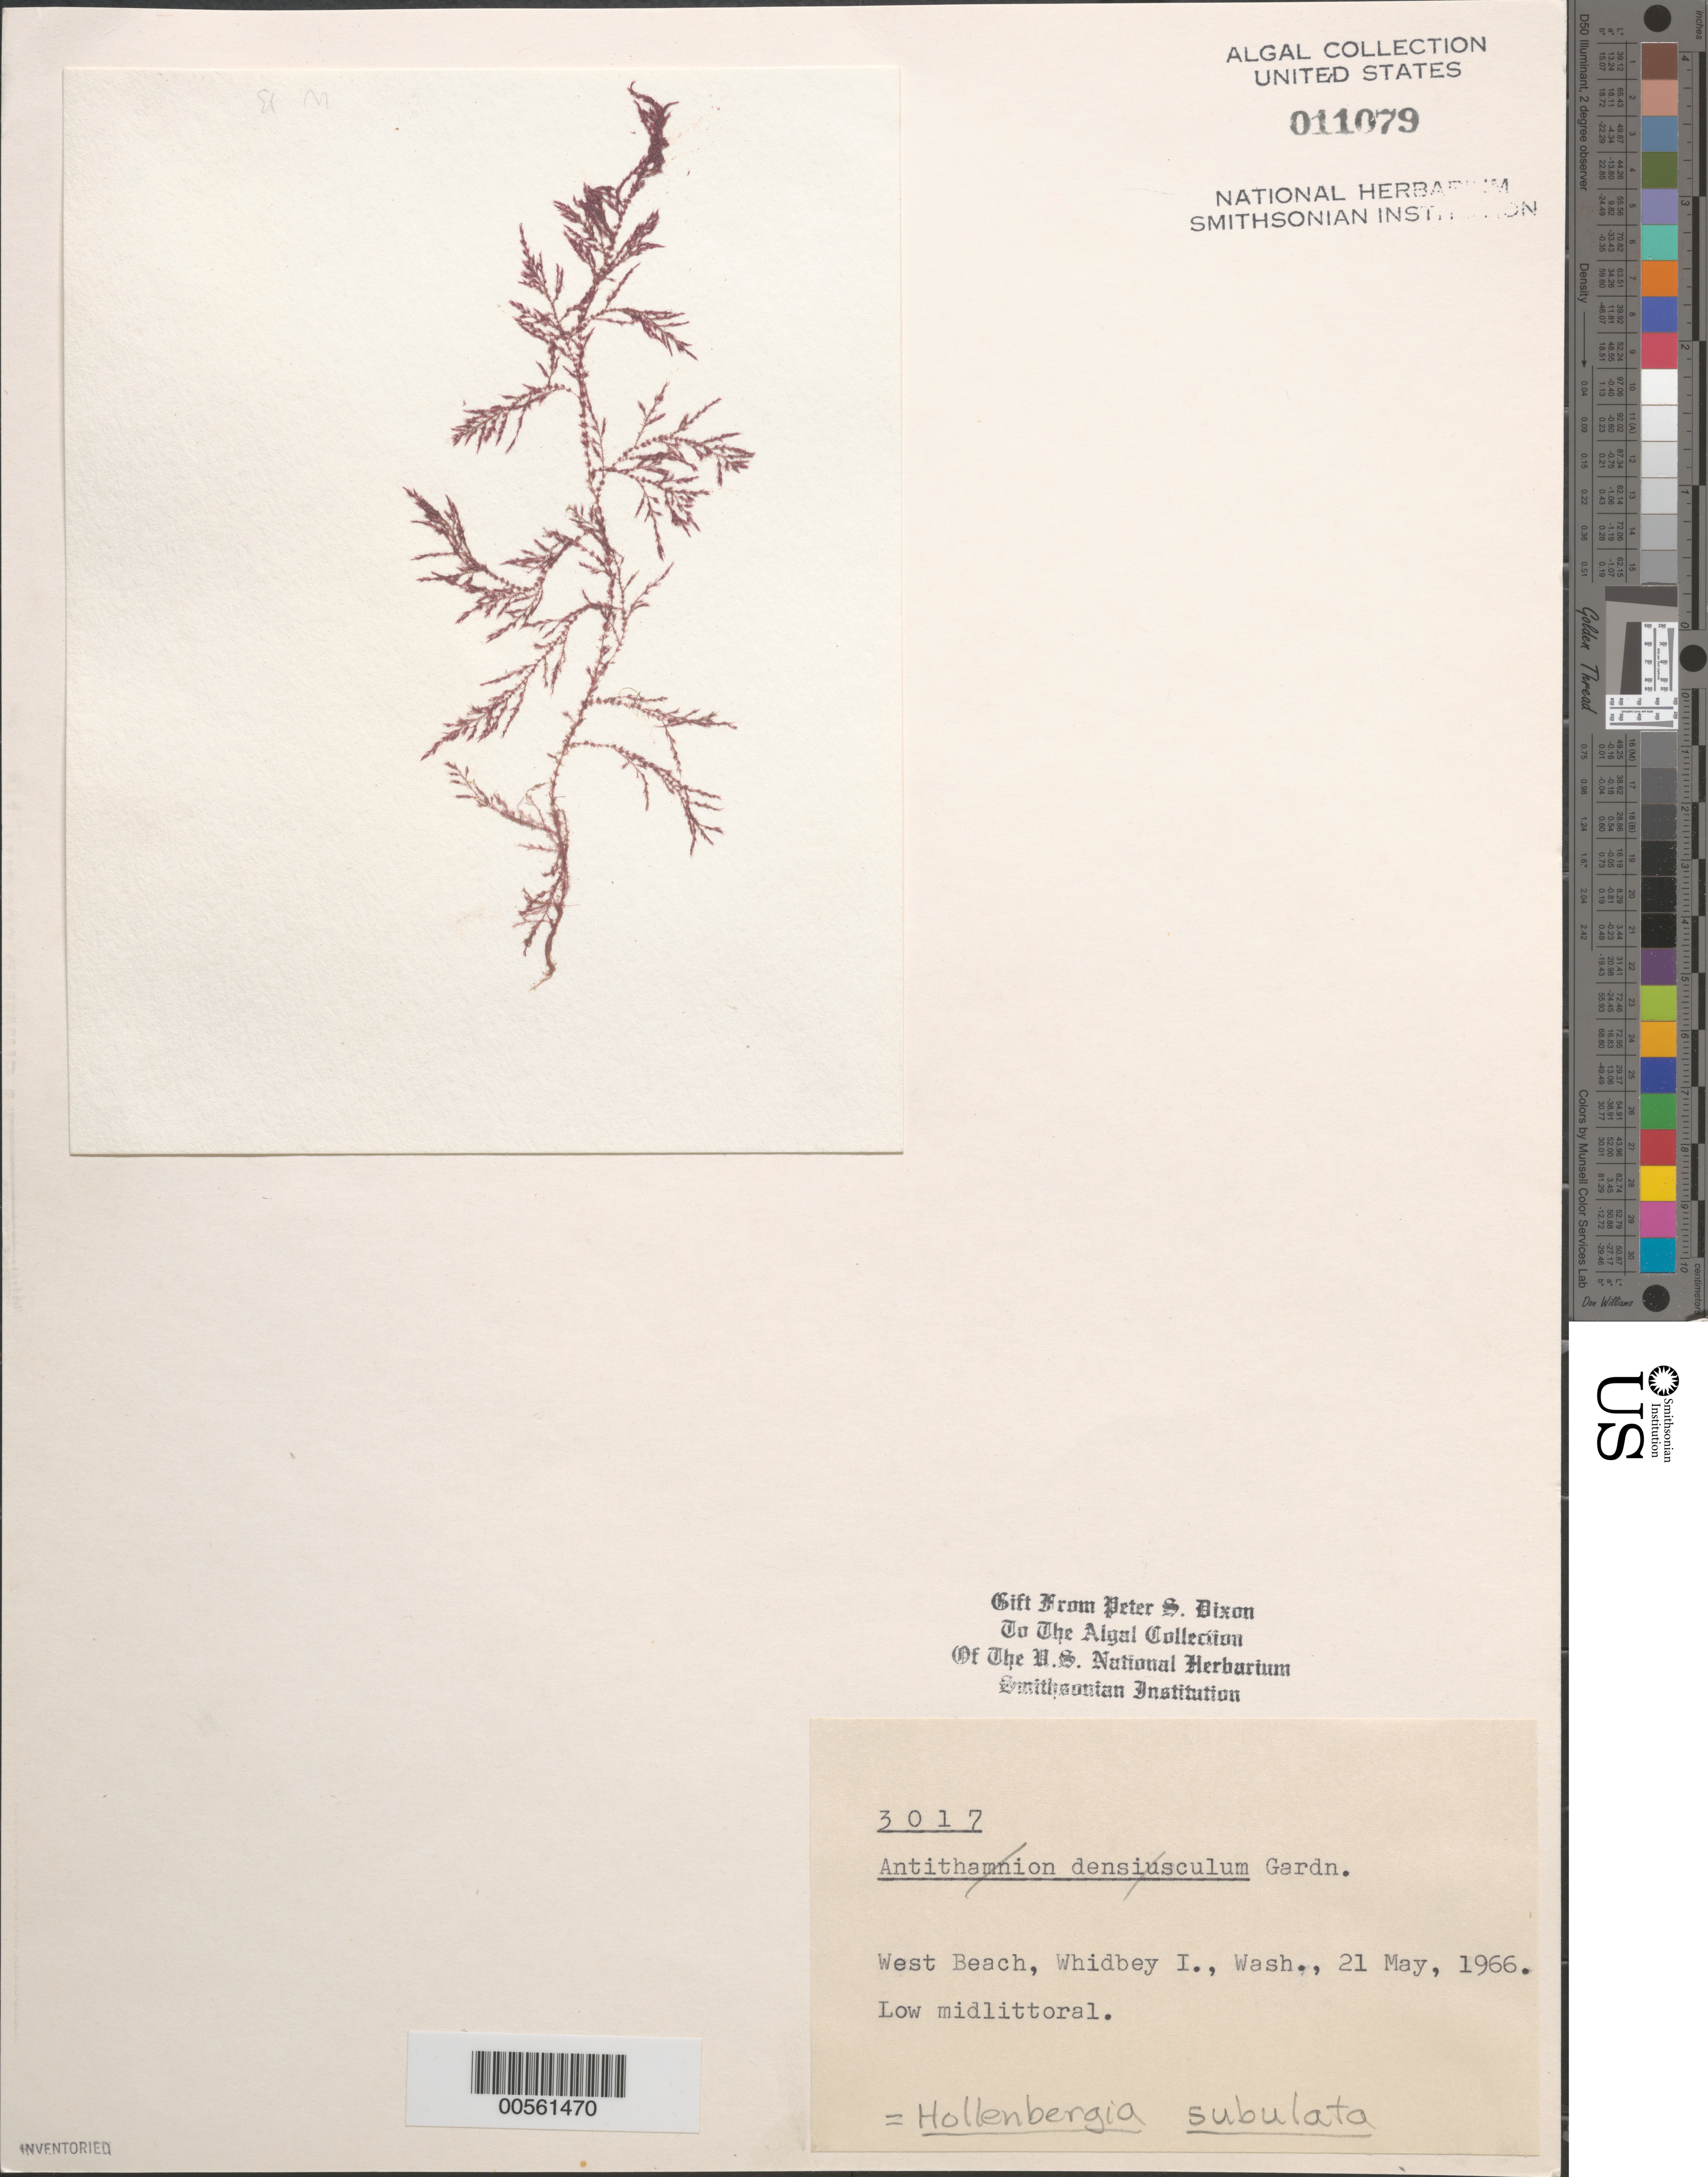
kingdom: Plantae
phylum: Rhodophyta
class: Florideophyceae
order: Ceramiales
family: Ceramiaceae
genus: Hollenbergia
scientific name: Hollenbergia subulata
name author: (Harv.) Wollaston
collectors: P. S. Dixon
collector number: PSD 3017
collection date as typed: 21 May 1966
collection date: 1966-05-21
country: United States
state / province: Washington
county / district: Island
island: Whidbey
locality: West Beach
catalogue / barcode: US 11079